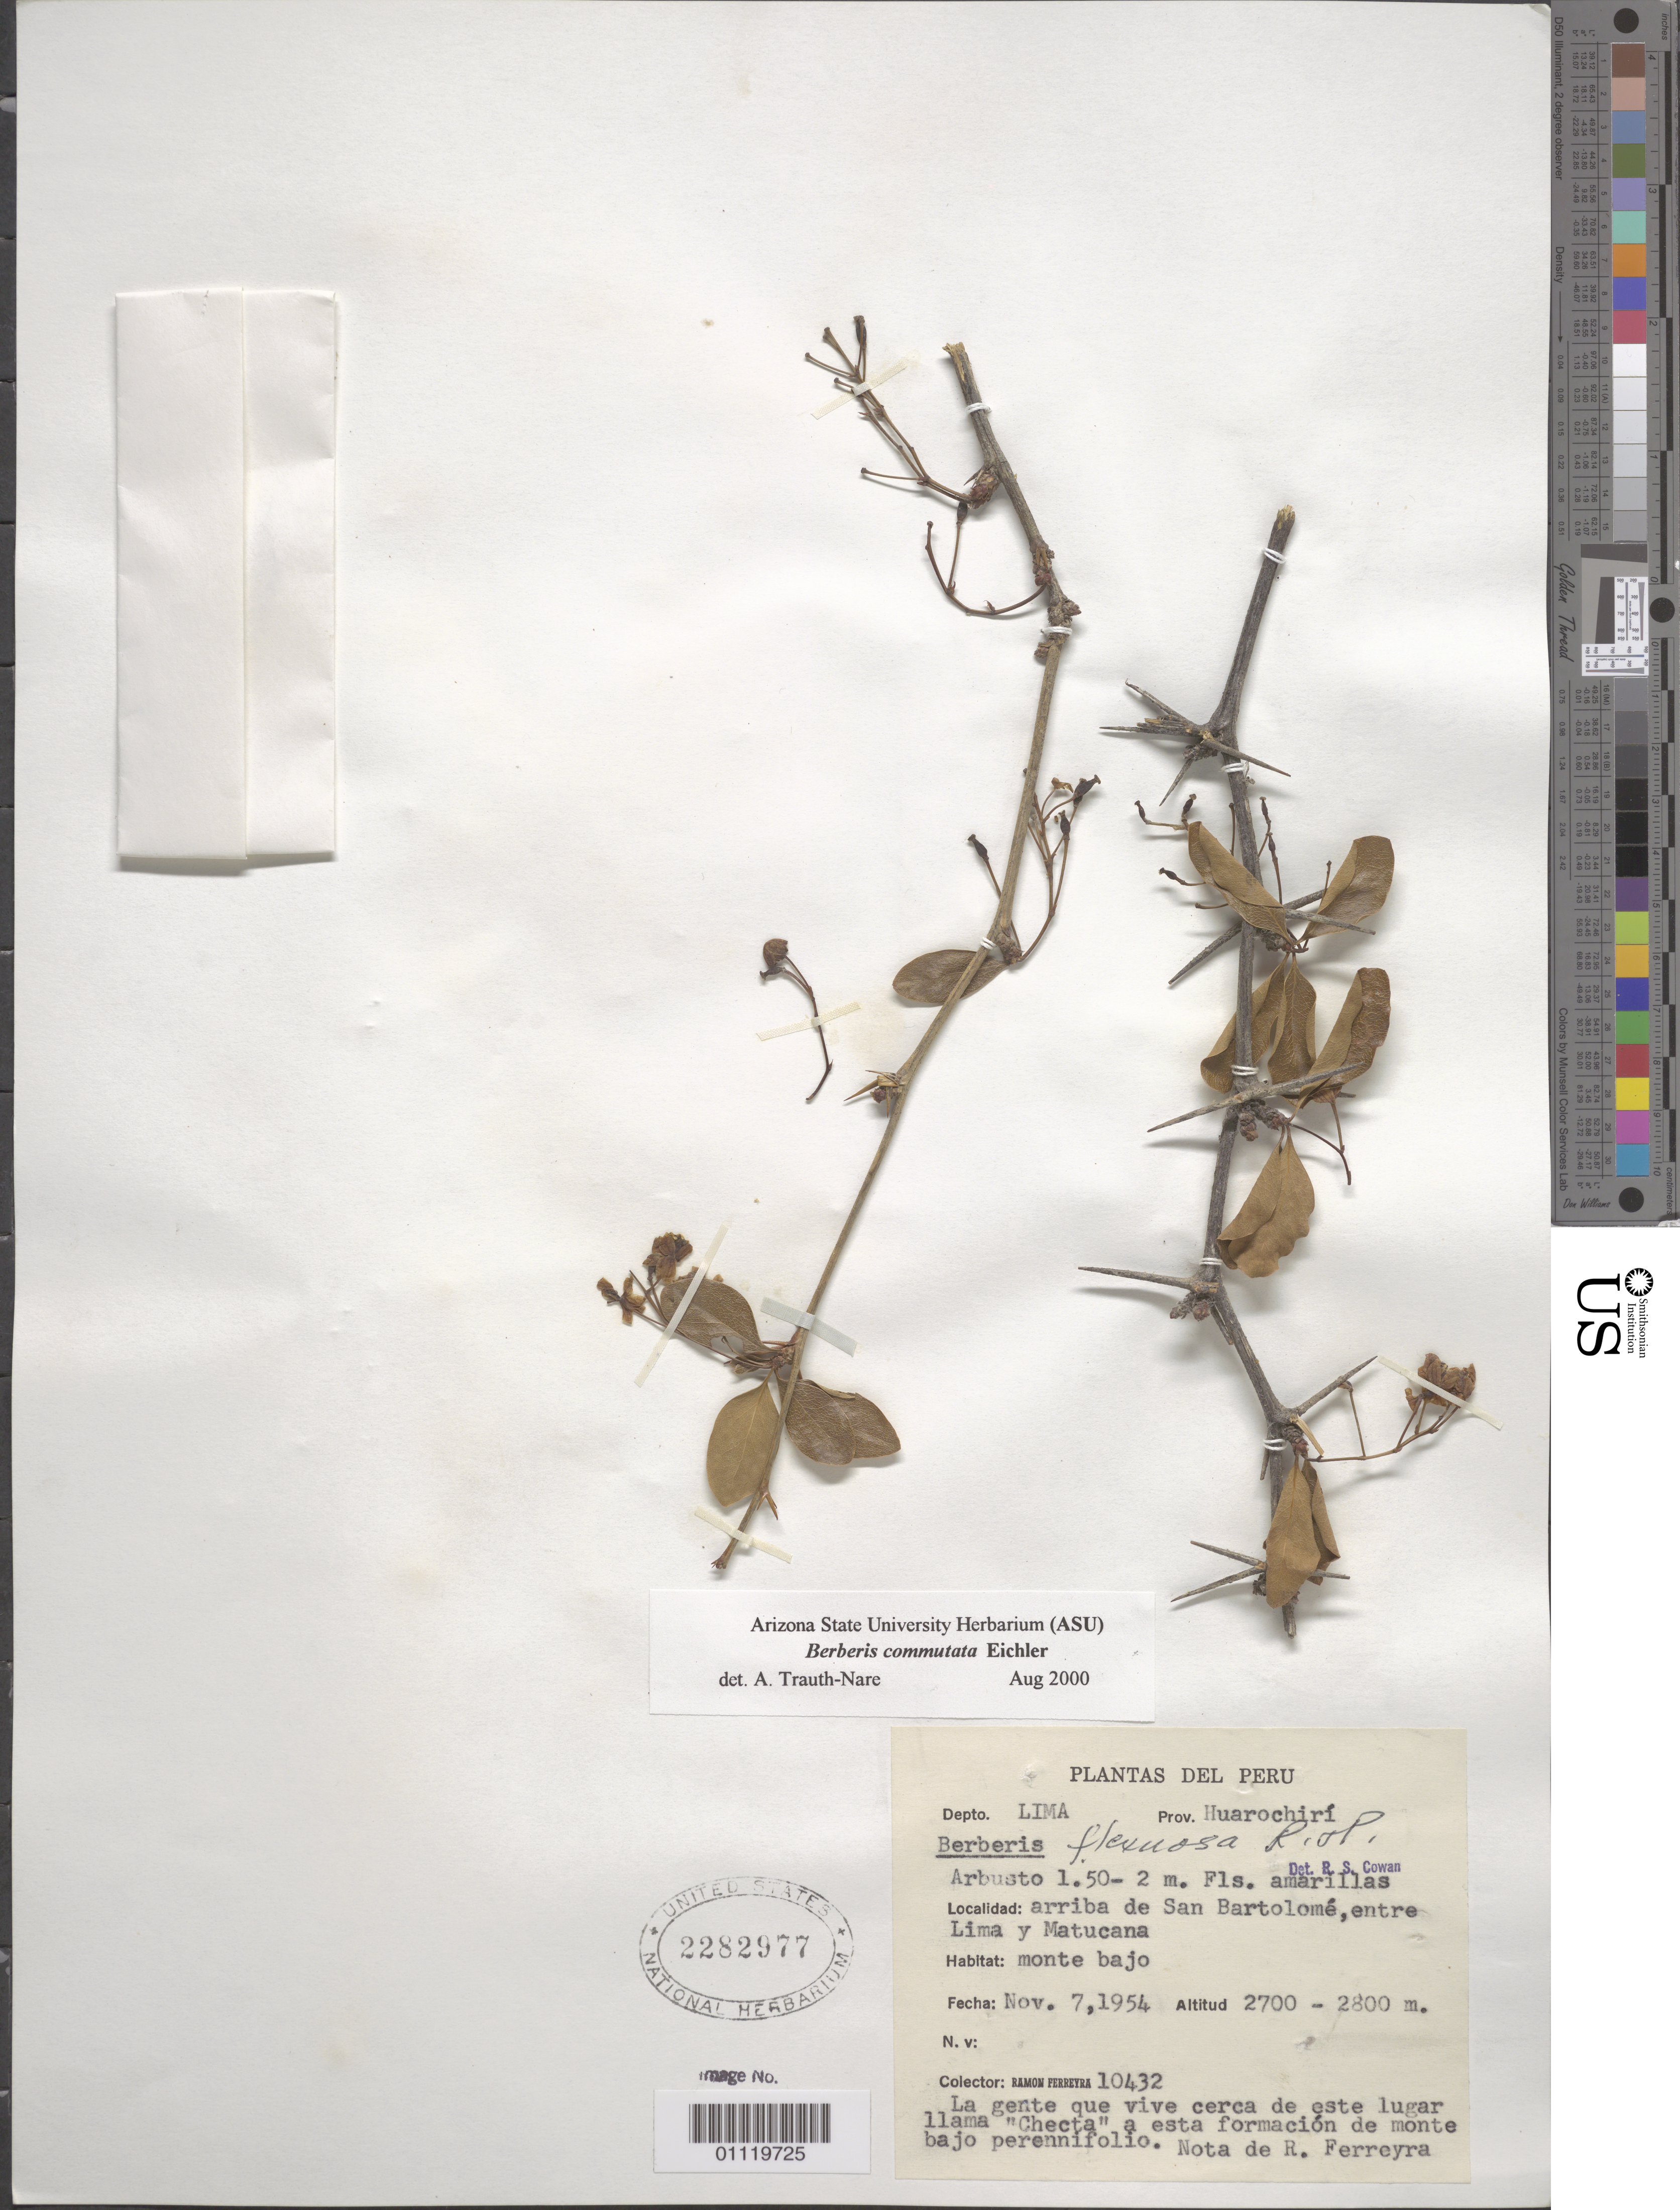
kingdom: Plantae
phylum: Tracheophyta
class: Magnoliopsida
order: Ranunculales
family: Berberidaceae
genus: Berberis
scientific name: Berberis commutata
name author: Eichler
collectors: R. A. Ferreyra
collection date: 1954-11-07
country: Peru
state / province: Lima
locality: Above San Bartolome, between Lima and Matucana.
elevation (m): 2700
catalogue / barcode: US 2282977